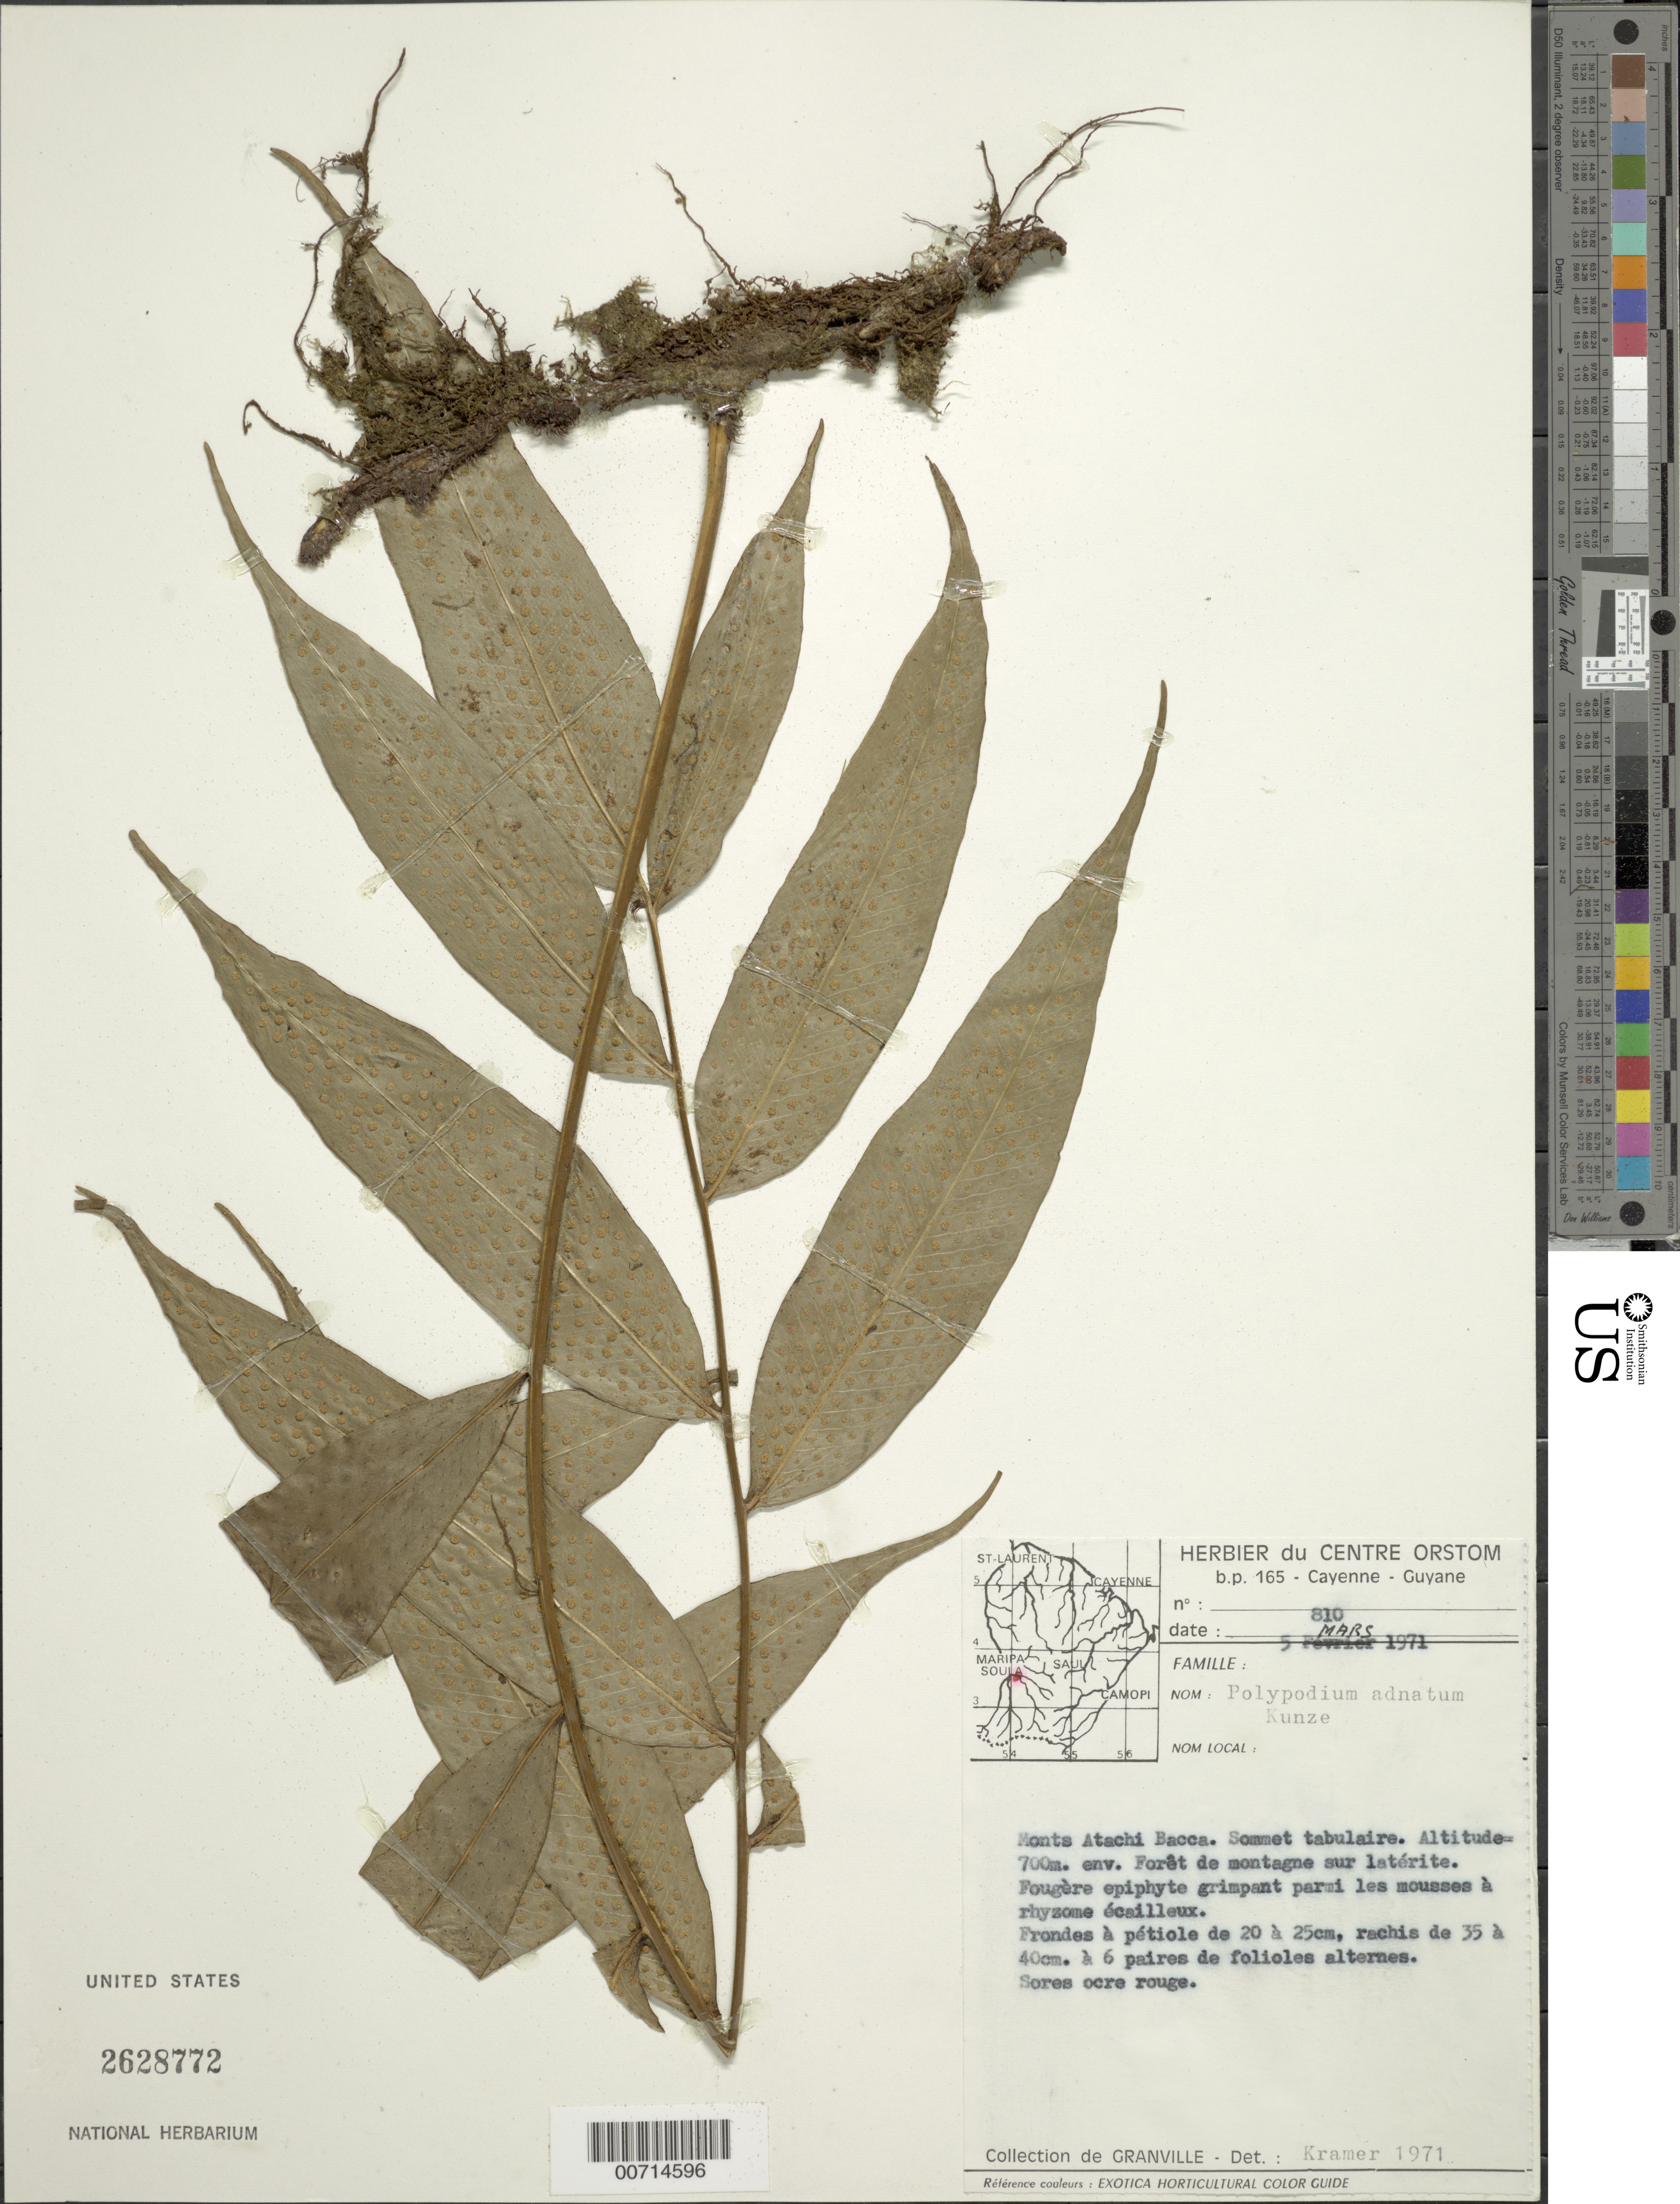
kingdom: Plantae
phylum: Tracheophyta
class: Polypodiopsida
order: Polypodiales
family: Polypodiaceae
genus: Serpocaulon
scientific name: Serpocaulon caceresii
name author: A.R. Sm.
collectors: J.-J. de Granville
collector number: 810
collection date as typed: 5-Mar-71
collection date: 1971-03-05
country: French Guiana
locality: Monts Atachi Bacca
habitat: Mountain forest, on laterite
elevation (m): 700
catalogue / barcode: US 2628772